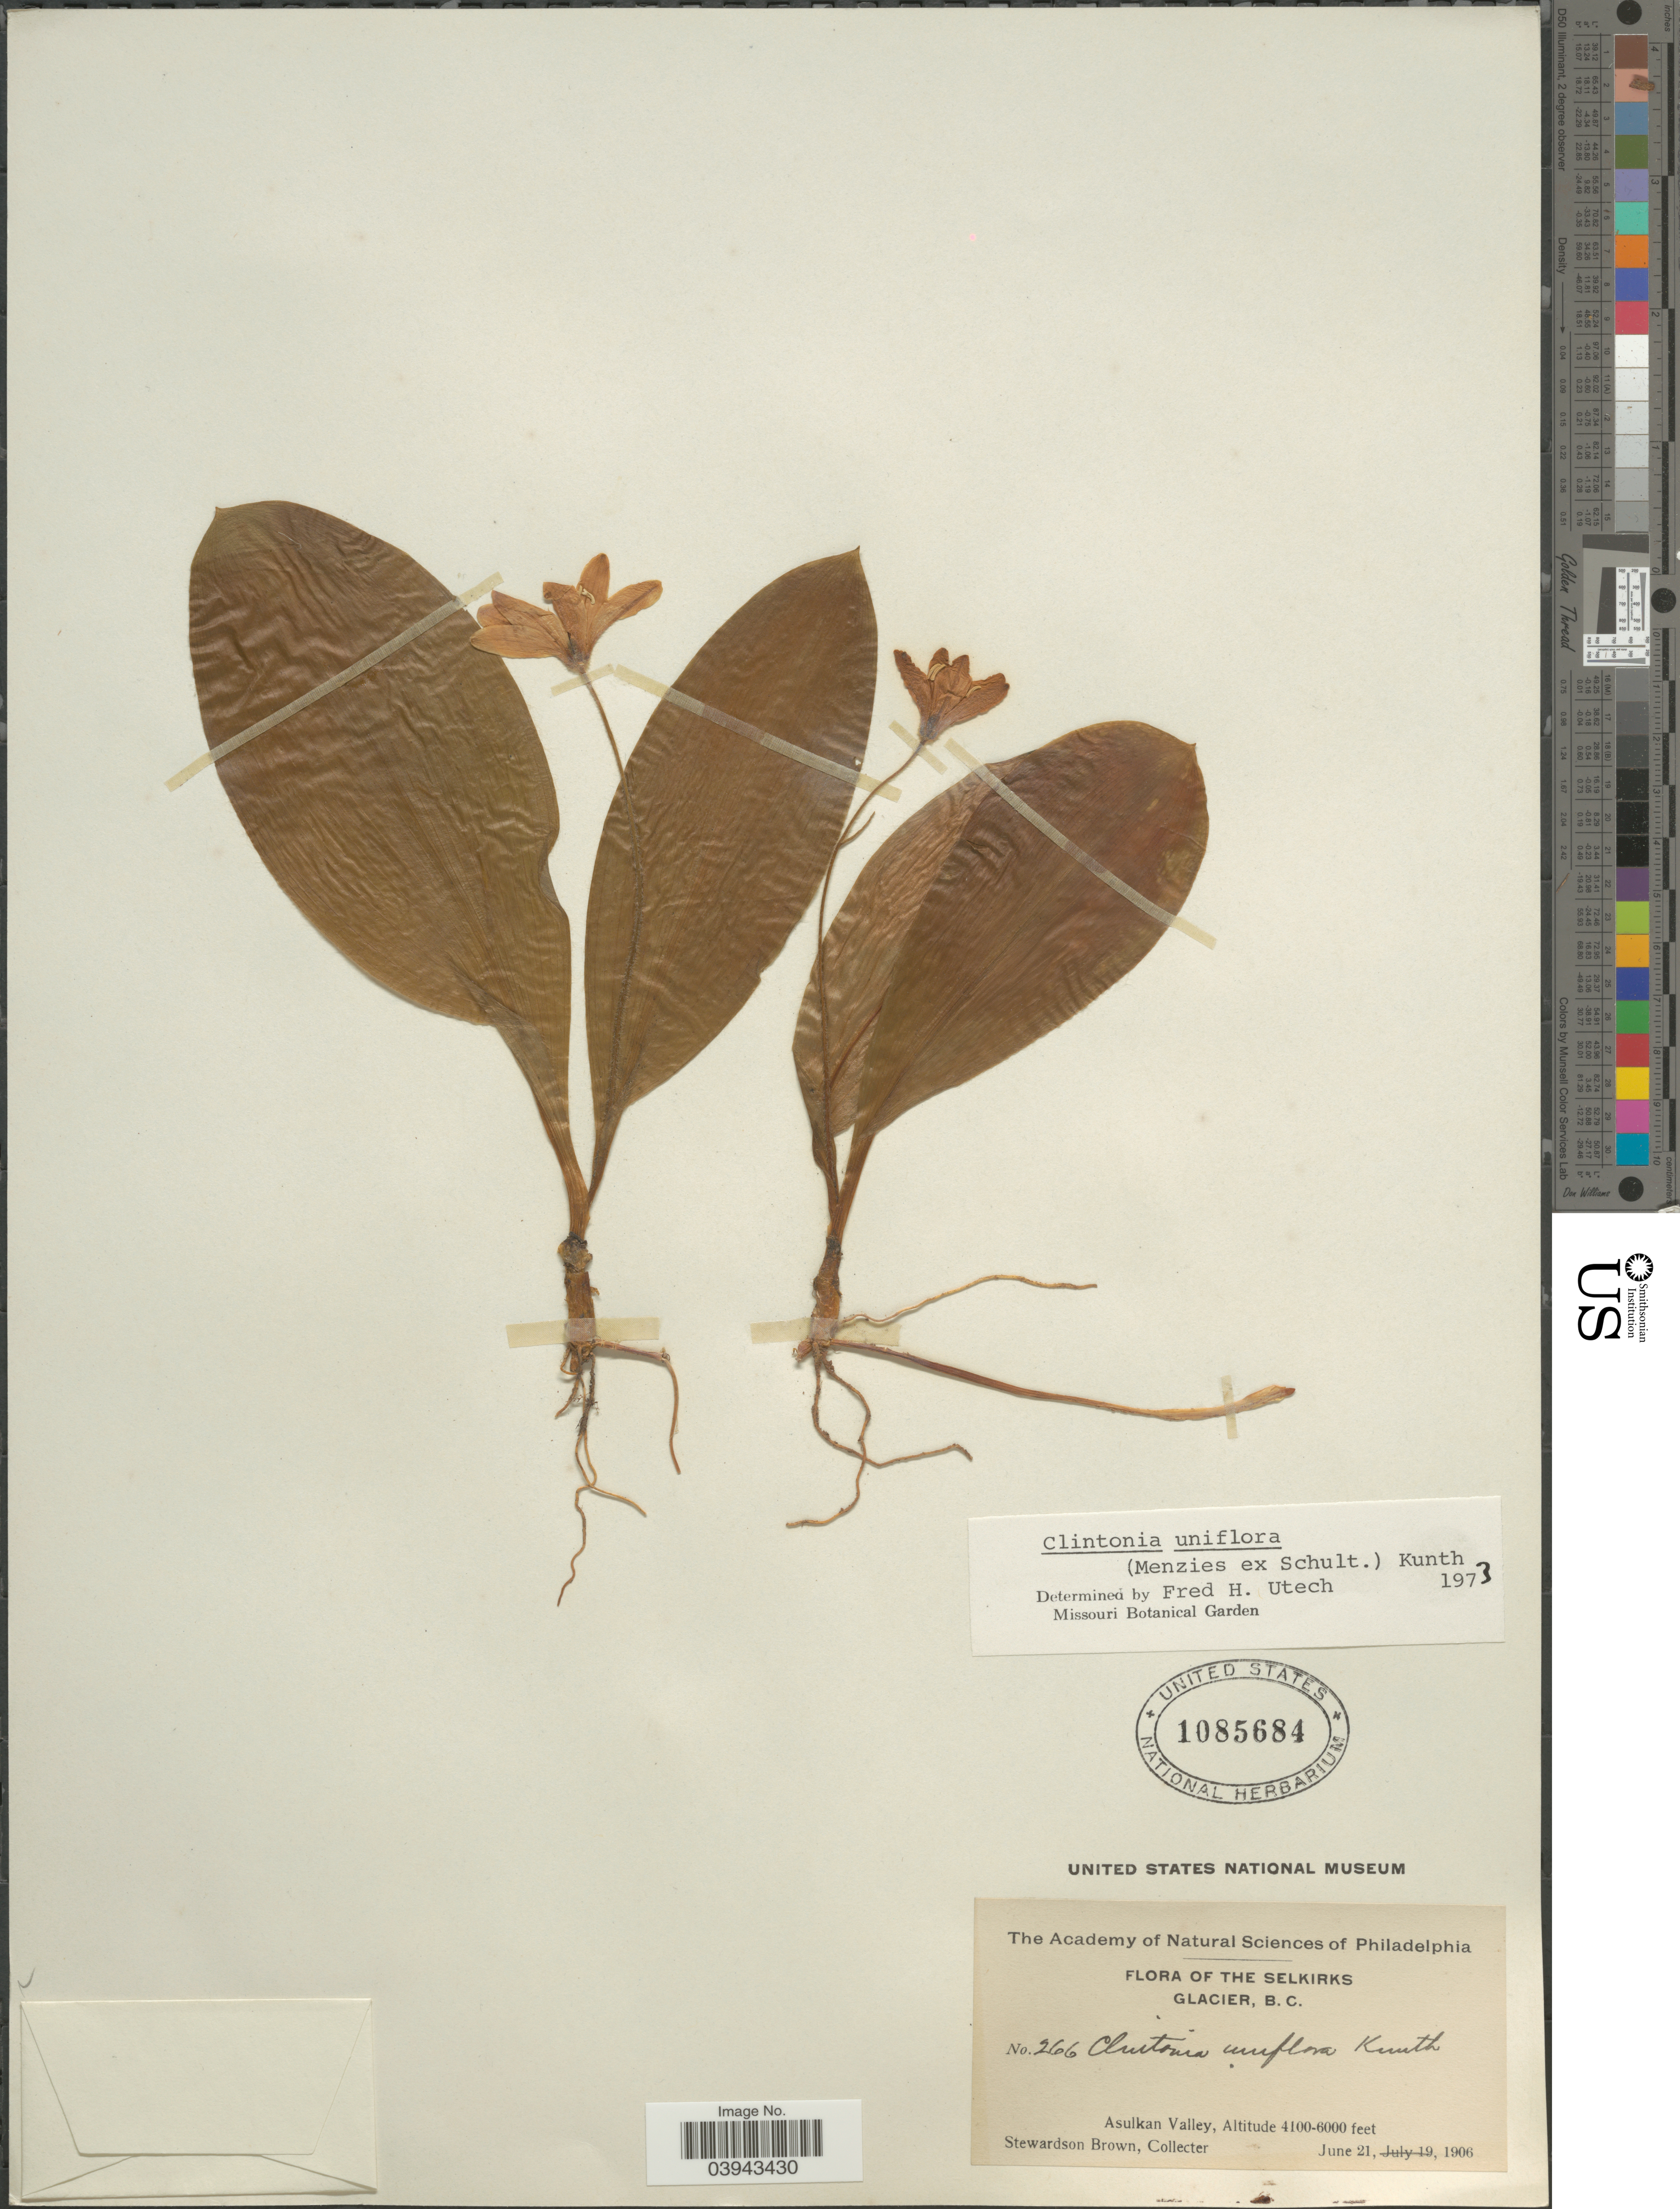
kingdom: Plantae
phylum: Tracheophyta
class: Liliopsida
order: Liliales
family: Liliaceae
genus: Clintonia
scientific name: Clintonia uniflora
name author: Kunth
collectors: S. Brown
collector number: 266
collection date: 1906-06-21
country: Canada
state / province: British Columbia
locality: The Selkirks. Glacier, B.C. Asulkan Valley.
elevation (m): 1250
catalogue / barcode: US 1085684